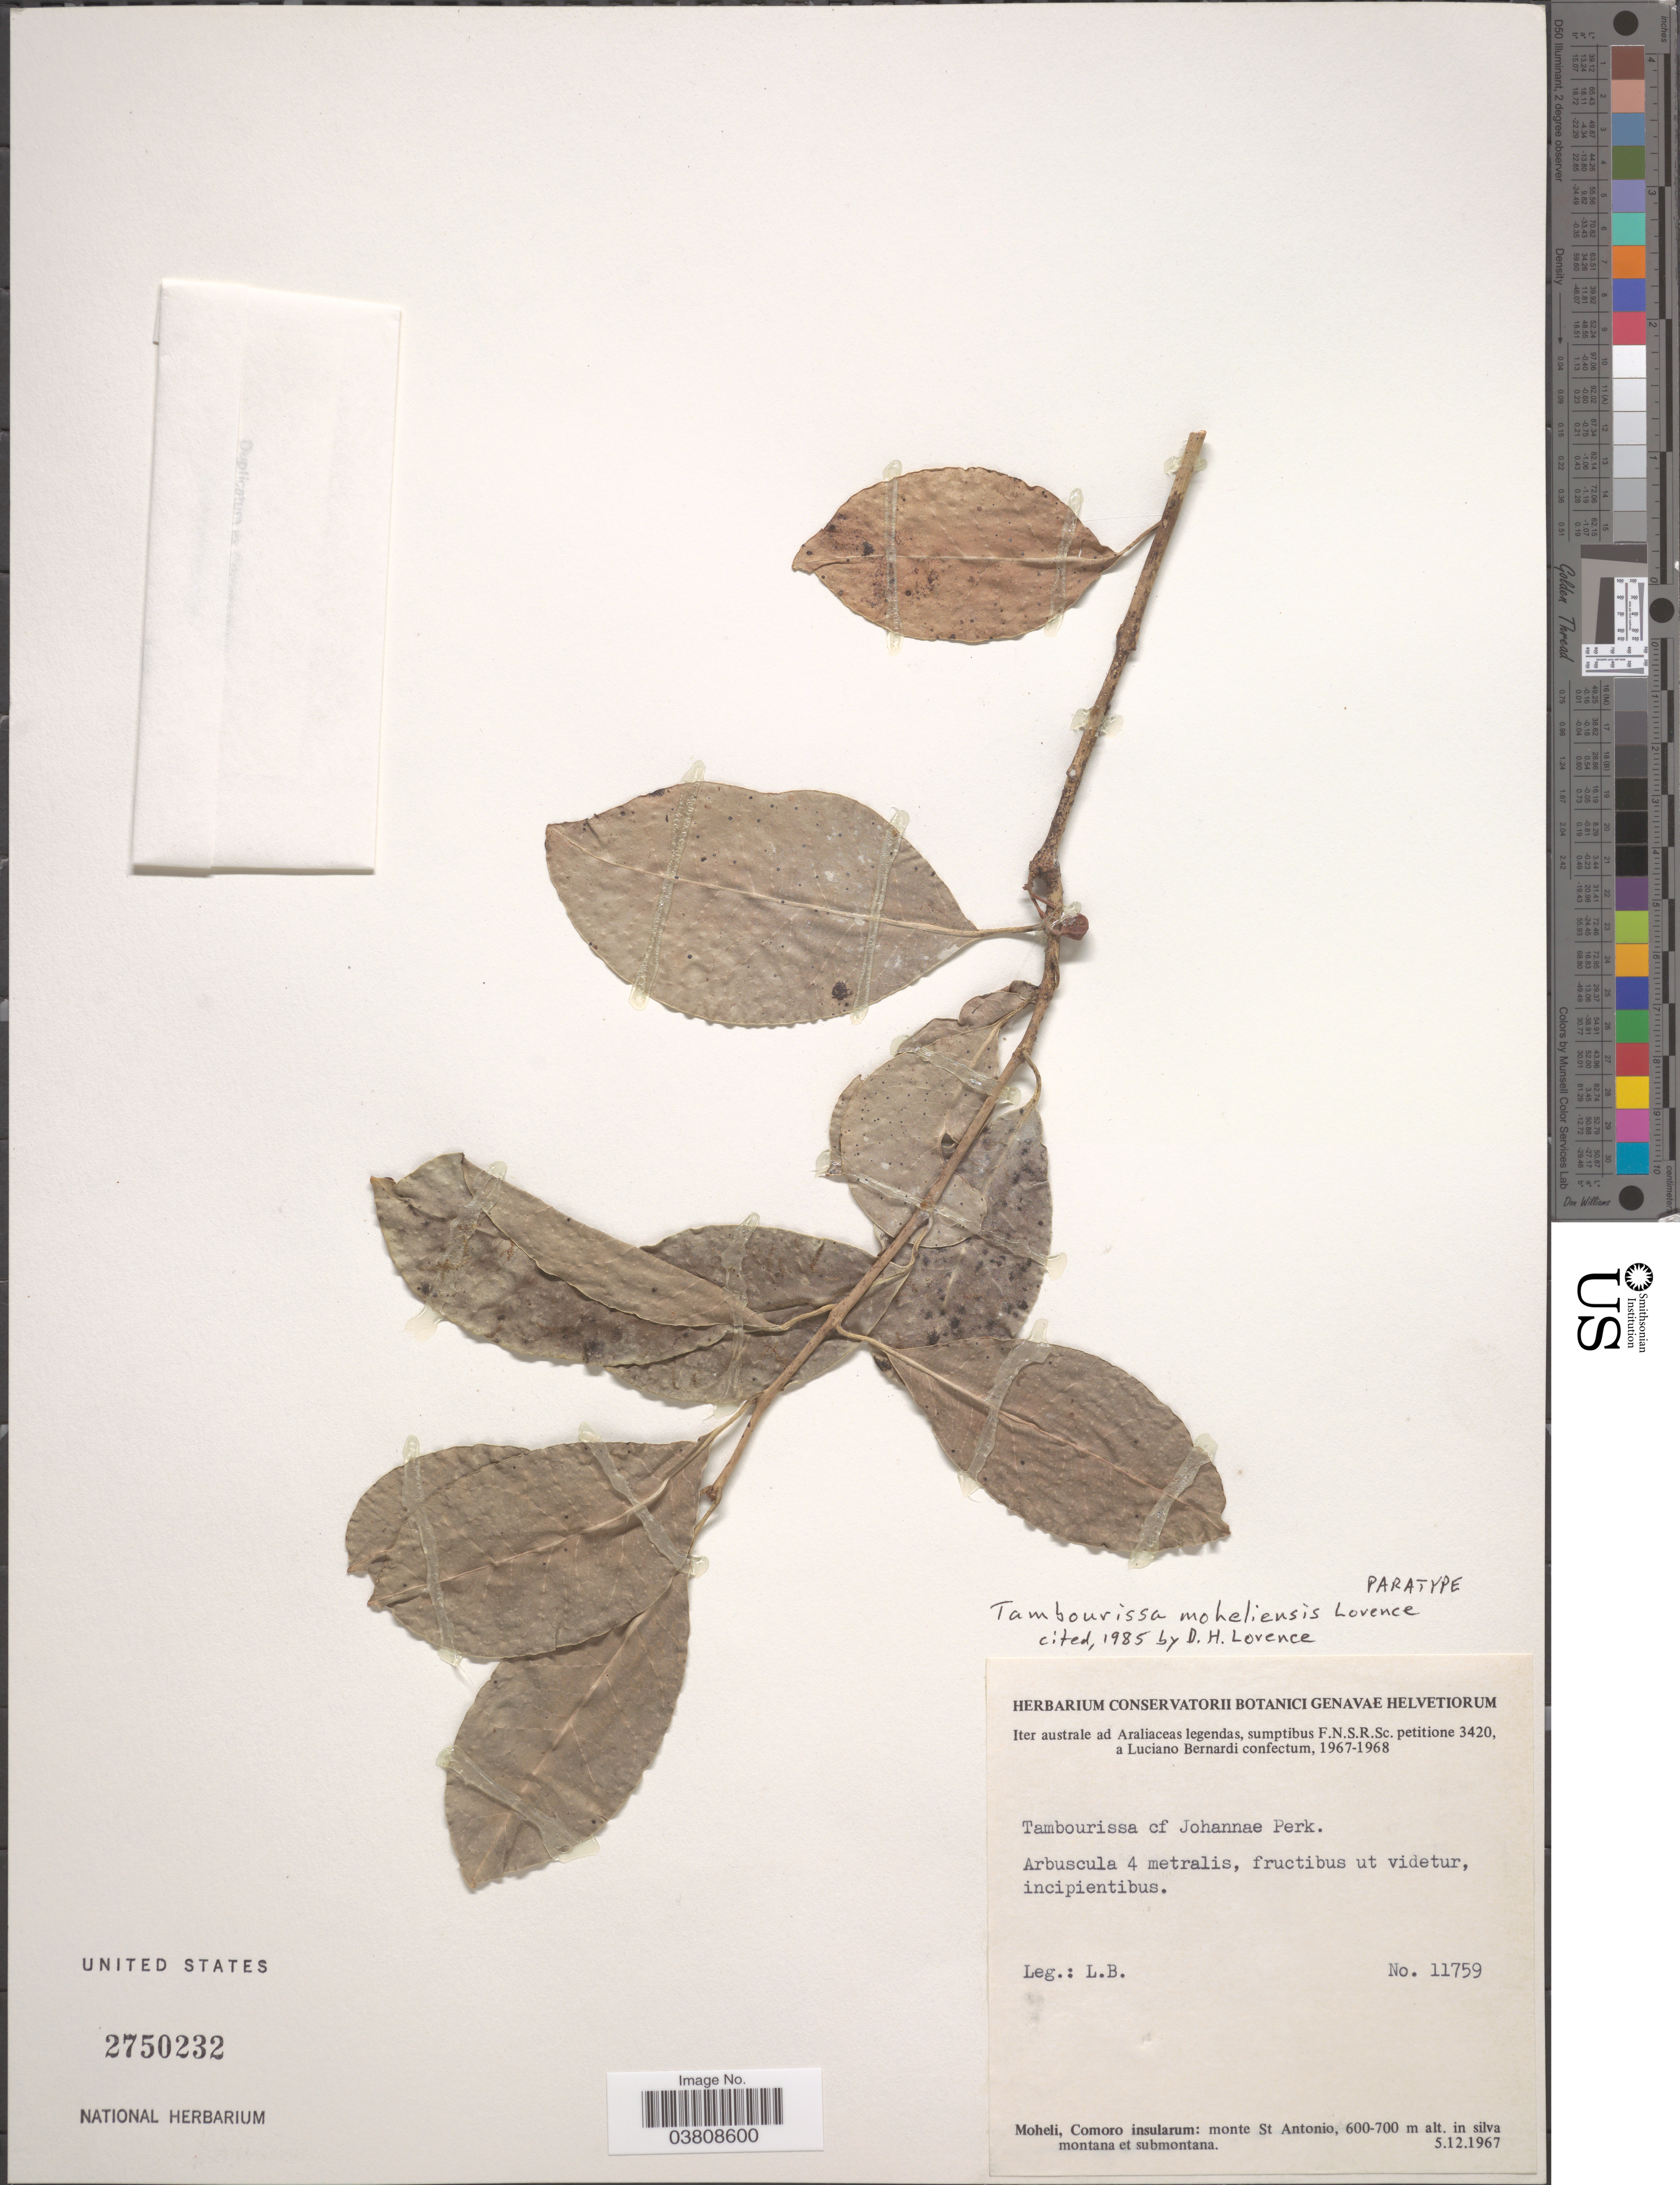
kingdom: Plantae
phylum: Tracheophyta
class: Magnoliopsida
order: Laurales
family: Monimiaceae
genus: Tambourissa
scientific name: Tambourissa moheliensis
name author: Lorence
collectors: L. Bernardi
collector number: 11759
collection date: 1967-12-05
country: Comoros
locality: Moheli, Comoro insularum: monte St Antonio.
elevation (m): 600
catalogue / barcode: US 2750232